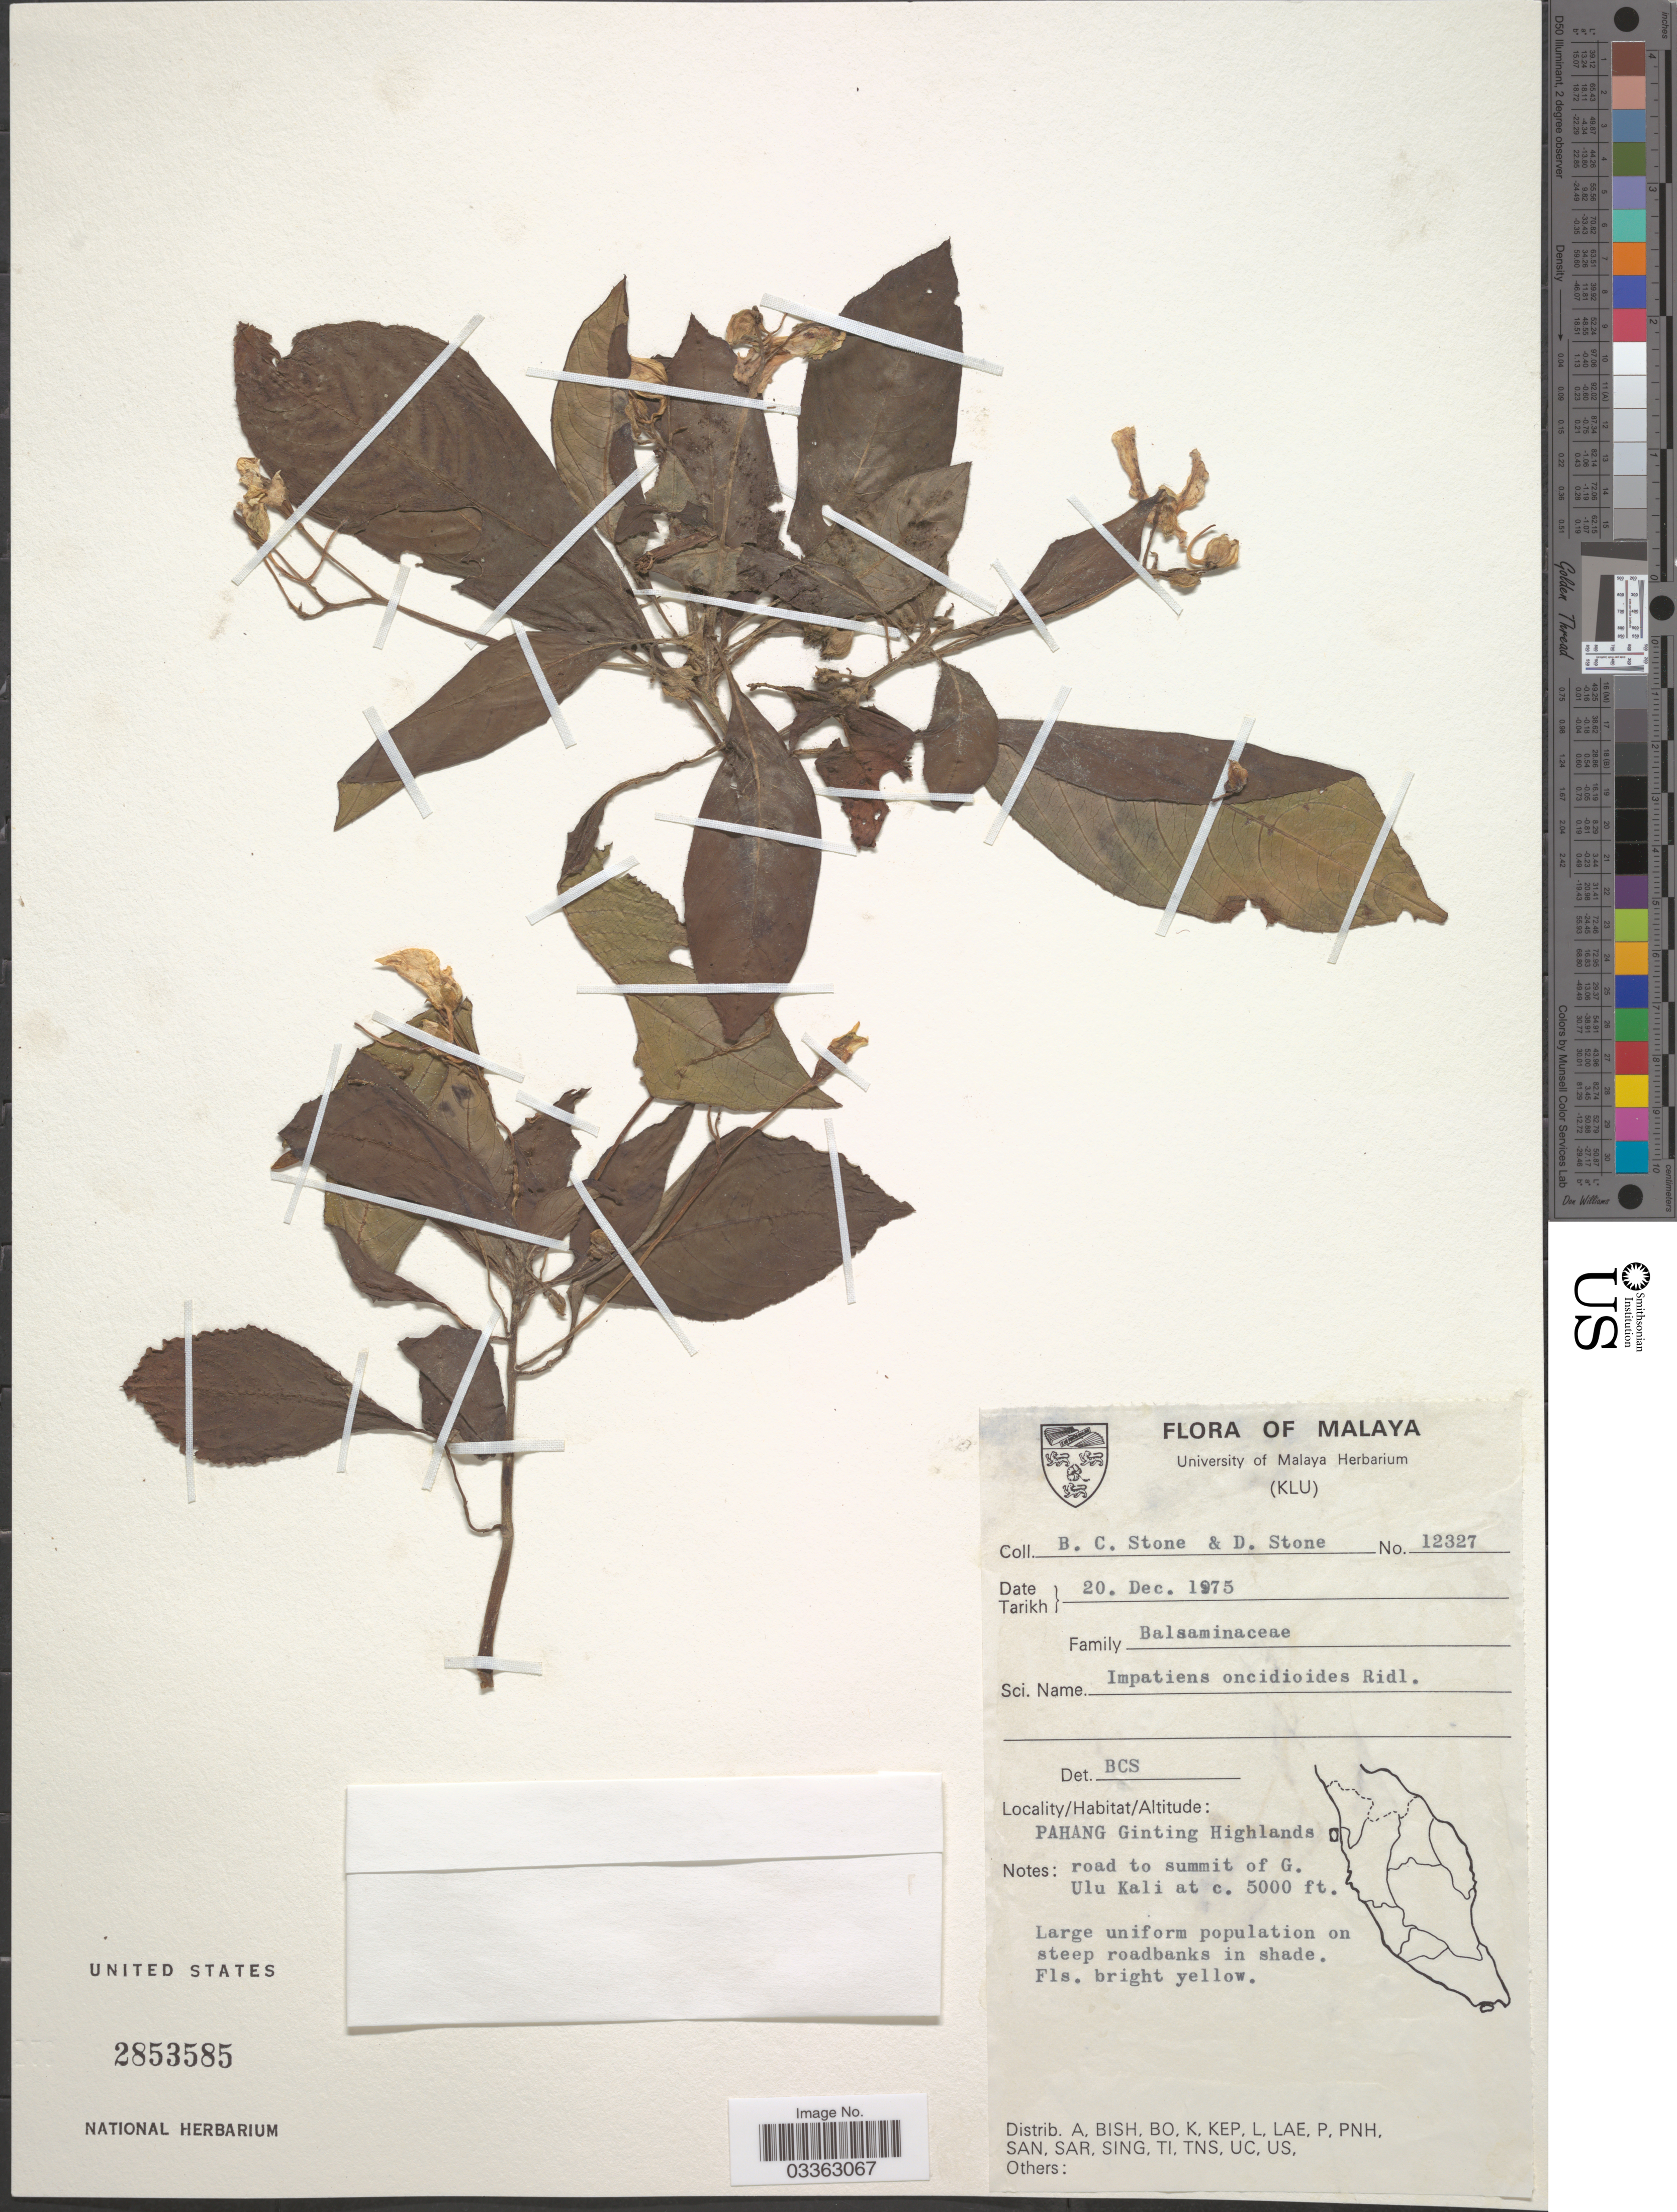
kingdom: Plantae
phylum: Tracheophyta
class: Magnoliopsida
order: Ericales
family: Balsaminaceae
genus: Impatiens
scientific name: Impatiens oncidioides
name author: Ridl. ex Hook. f.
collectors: B. C. Stone & D. Stone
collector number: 12327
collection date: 1975-12-20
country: Malaysia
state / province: Pahang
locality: Malaya, Pahang Ginting Highlands, road to summit of G. Ulu Kali.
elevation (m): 1524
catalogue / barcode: US 2853585